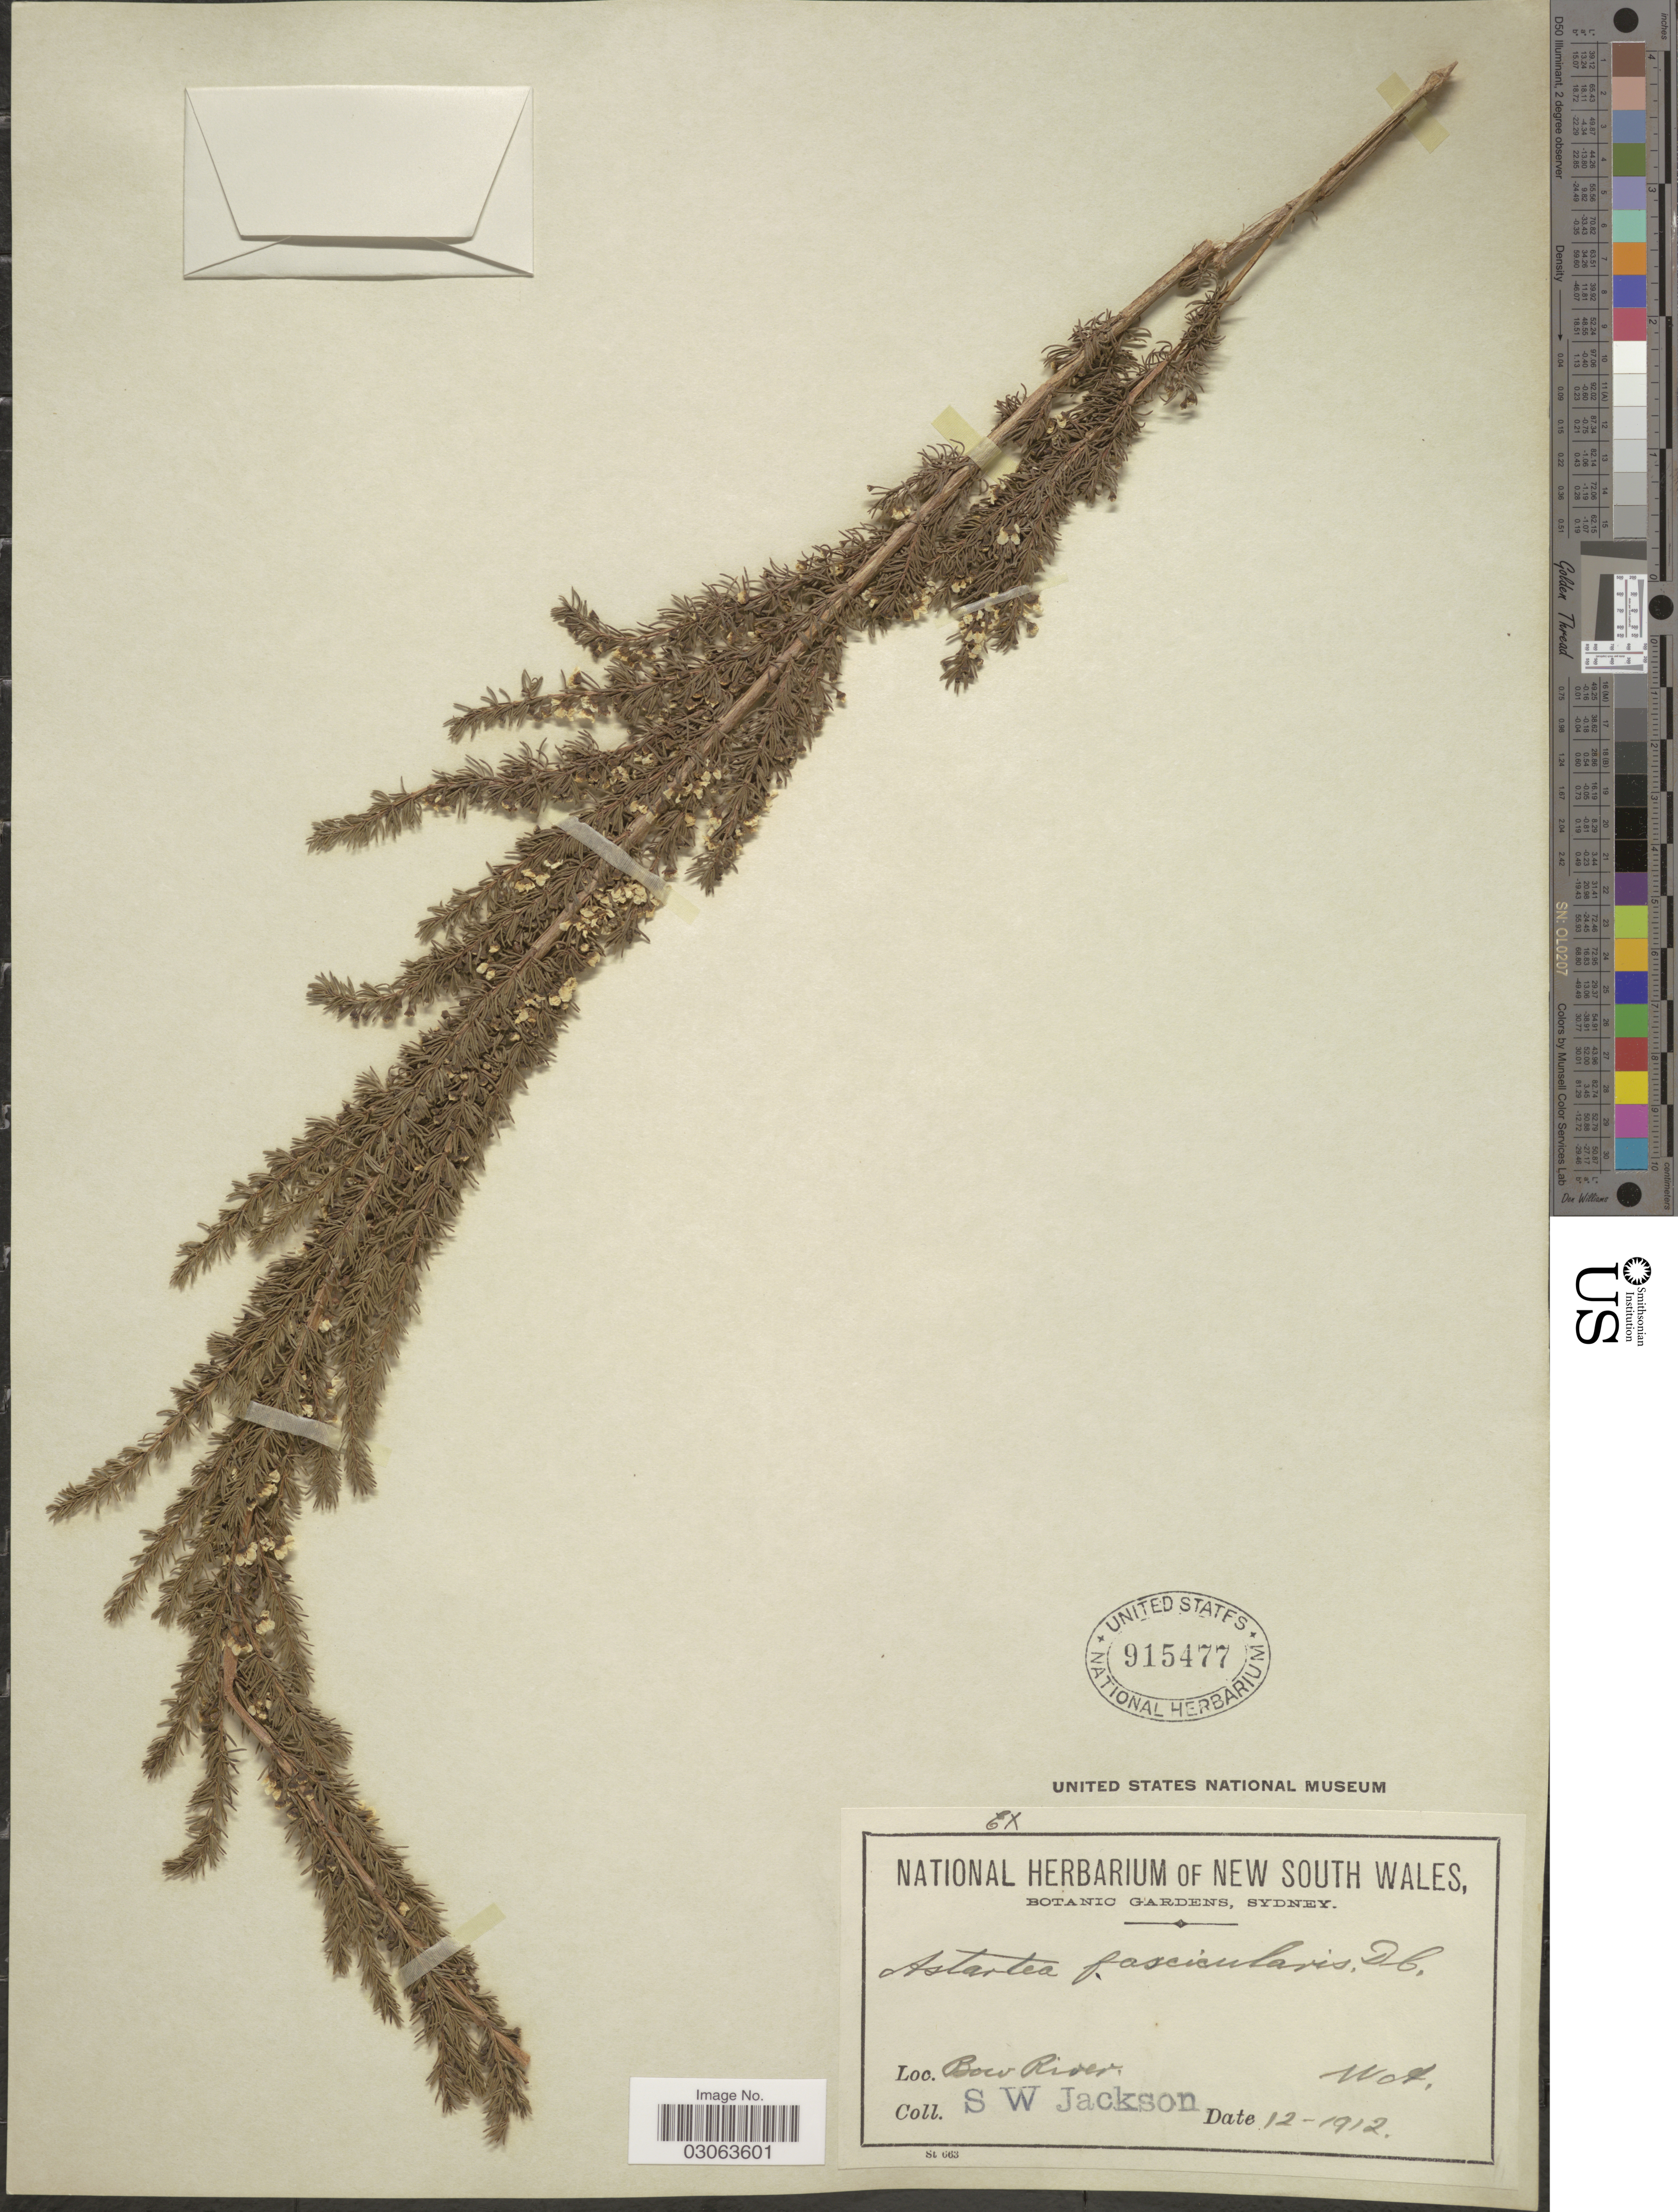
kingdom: Plantae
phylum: Tracheophyta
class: Magnoliopsida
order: Myrtales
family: Myrtaceae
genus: Astartea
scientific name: Astartea fascicularis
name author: (Labill.) A. Cunn. ex DC.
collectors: Jackson, S. W.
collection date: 1912-12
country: Australia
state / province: Western Australia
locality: Bow River. W. A.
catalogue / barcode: US 915477